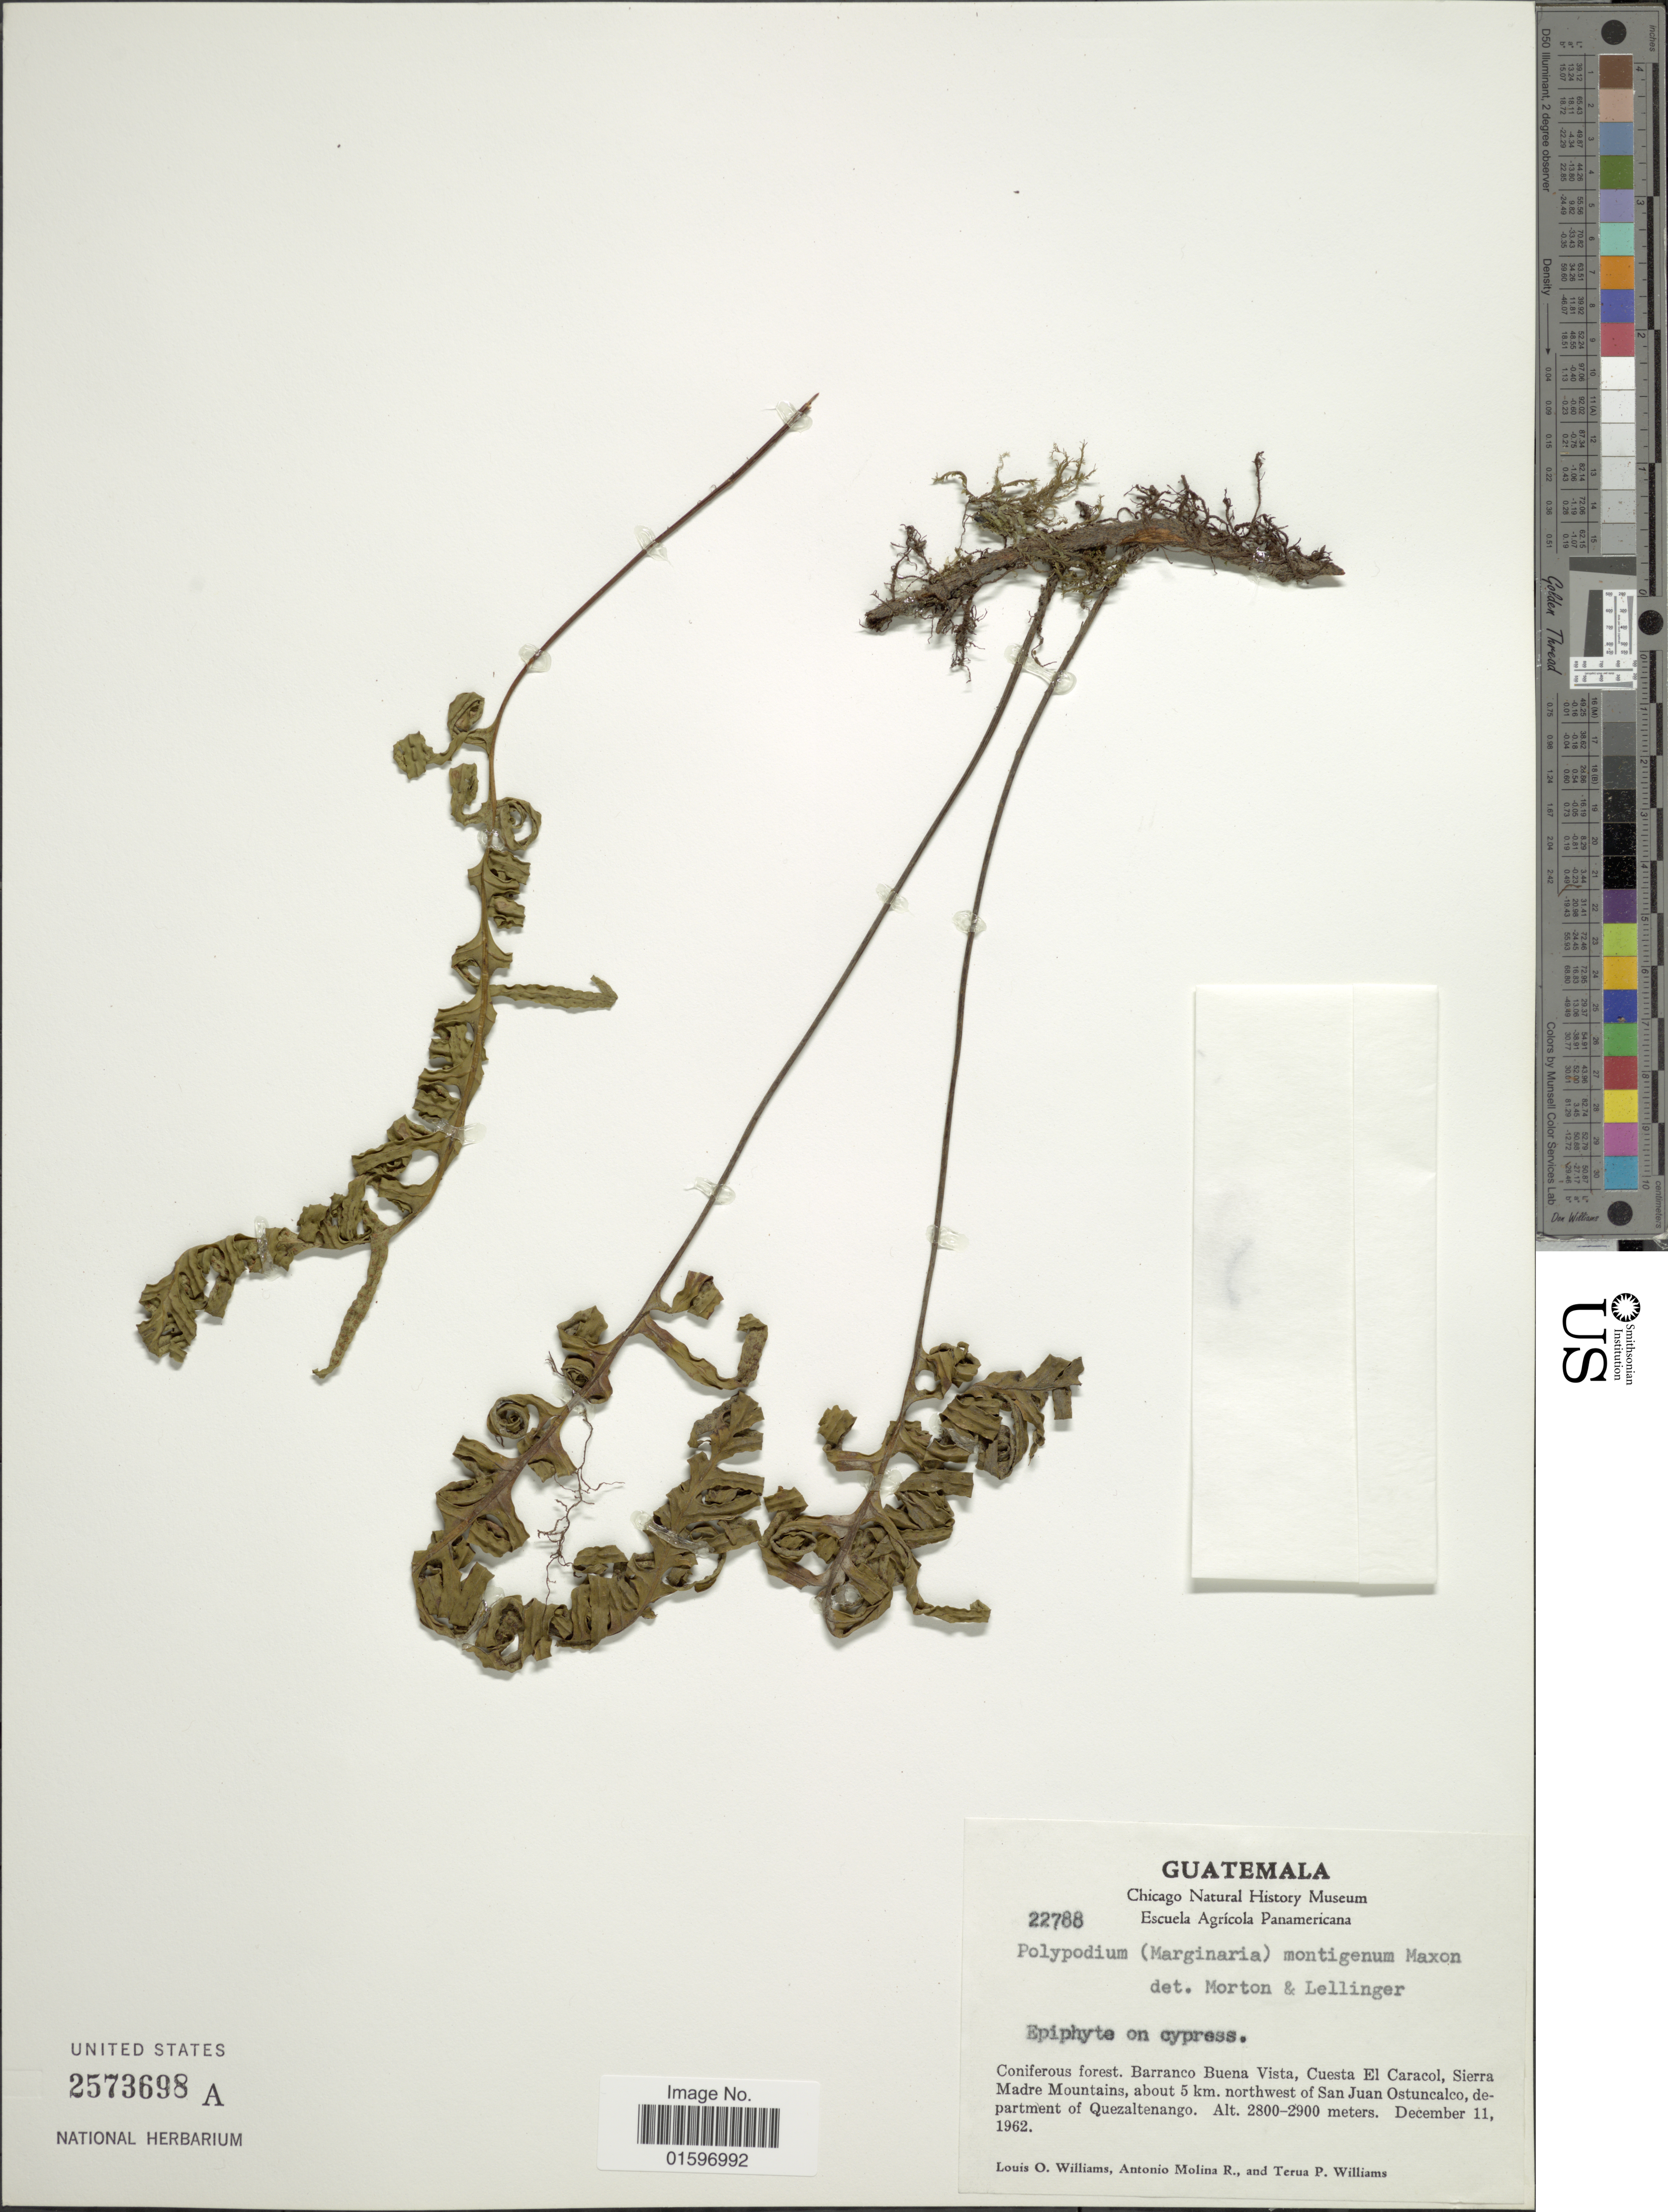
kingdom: Plantae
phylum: Tracheophyta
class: Polypodiopsida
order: Polypodiales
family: Polypodiaceae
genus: Pleopeltis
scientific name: Pleopeltis alansmithii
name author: (R.C. Moran)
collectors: L. O. Williams, A. Molina R. & T. P. Williams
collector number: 22788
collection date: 1962-12-11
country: Guatemala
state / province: Quetzaltenango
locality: Coniferous forest. Barranco Buena Vista, Cuesta El Caracol, Sierra Madre Mountains, about 5 km. northwest of San Juan Ostuncalco, department of Quezaltenango.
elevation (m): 2800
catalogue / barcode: US 2573698A